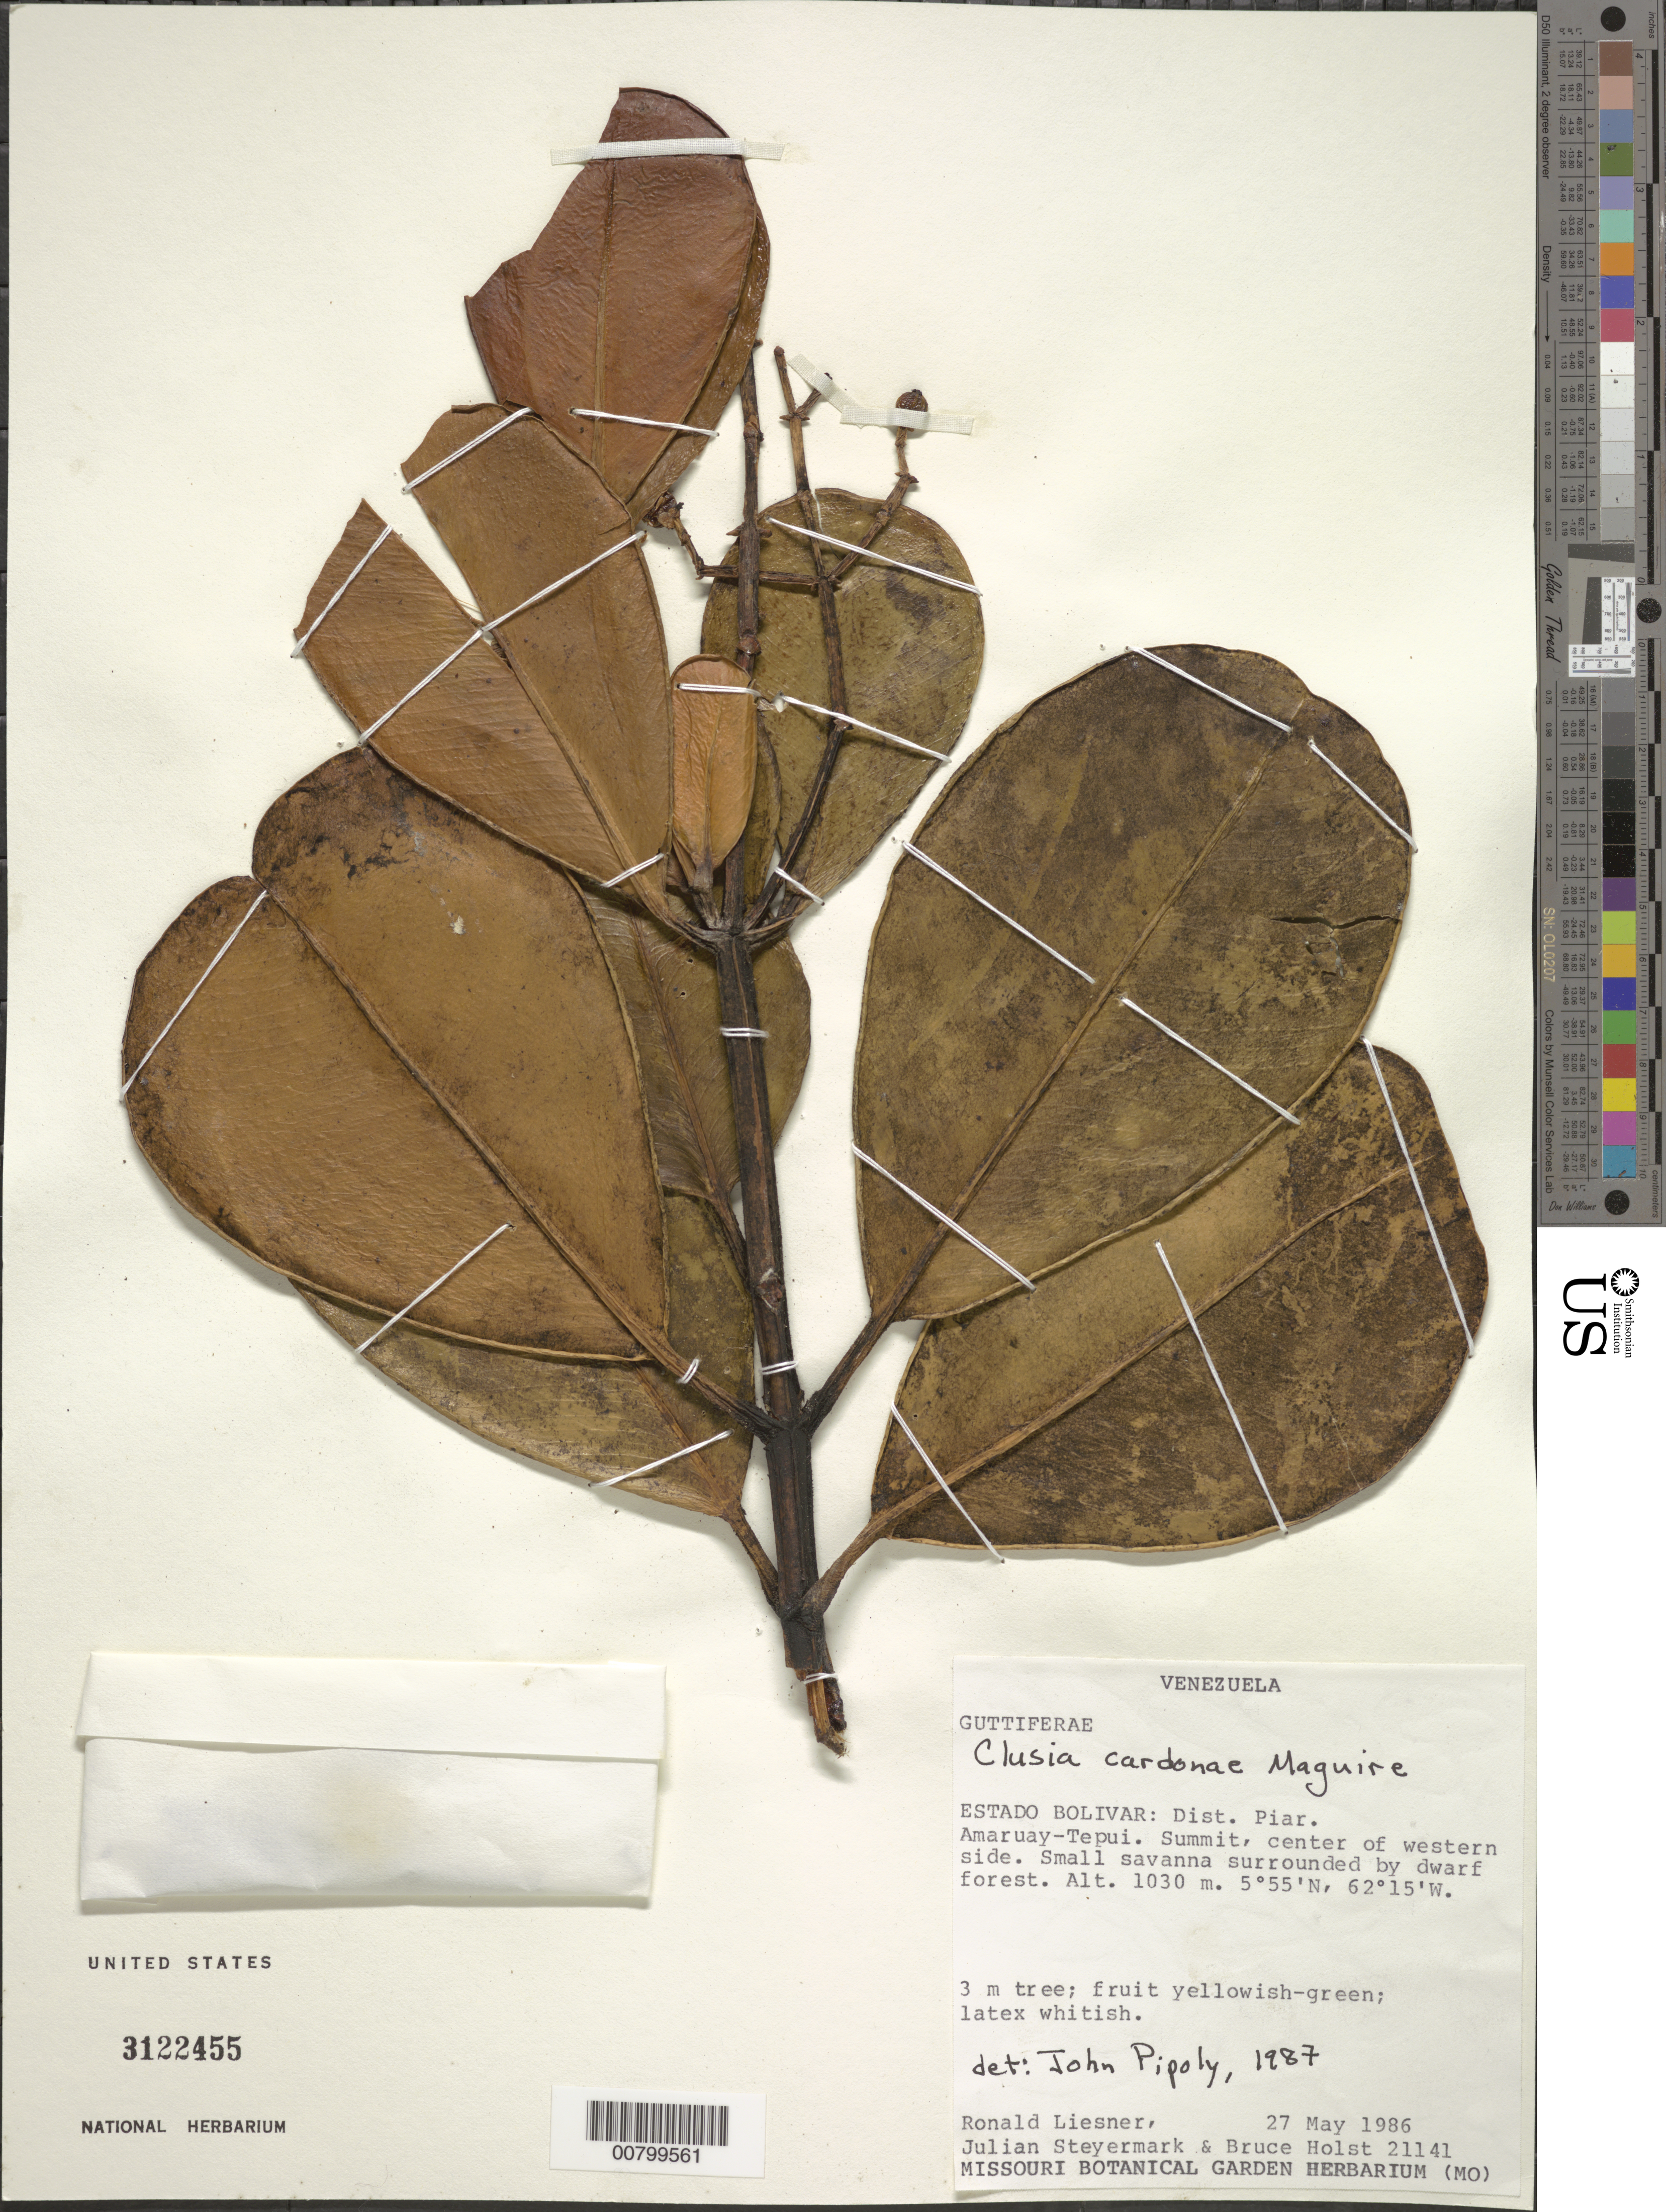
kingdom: Plantae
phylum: Tracheophyta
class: Magnoliopsida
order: Malpighiales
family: Clusiaceae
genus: Clusia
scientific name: Clusia cardonae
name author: Maguire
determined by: Pipoly, J. J., III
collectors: R. L. Liesner, J. Steyermark & B. Holst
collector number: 21141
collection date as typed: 27-May-86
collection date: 1986-05-27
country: Venezuela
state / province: Bolívar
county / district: Piar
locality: Amaruay-tepuí, summit, center of W side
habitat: Small savanna surrounded by dwarf forest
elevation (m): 1030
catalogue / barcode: US 3122455